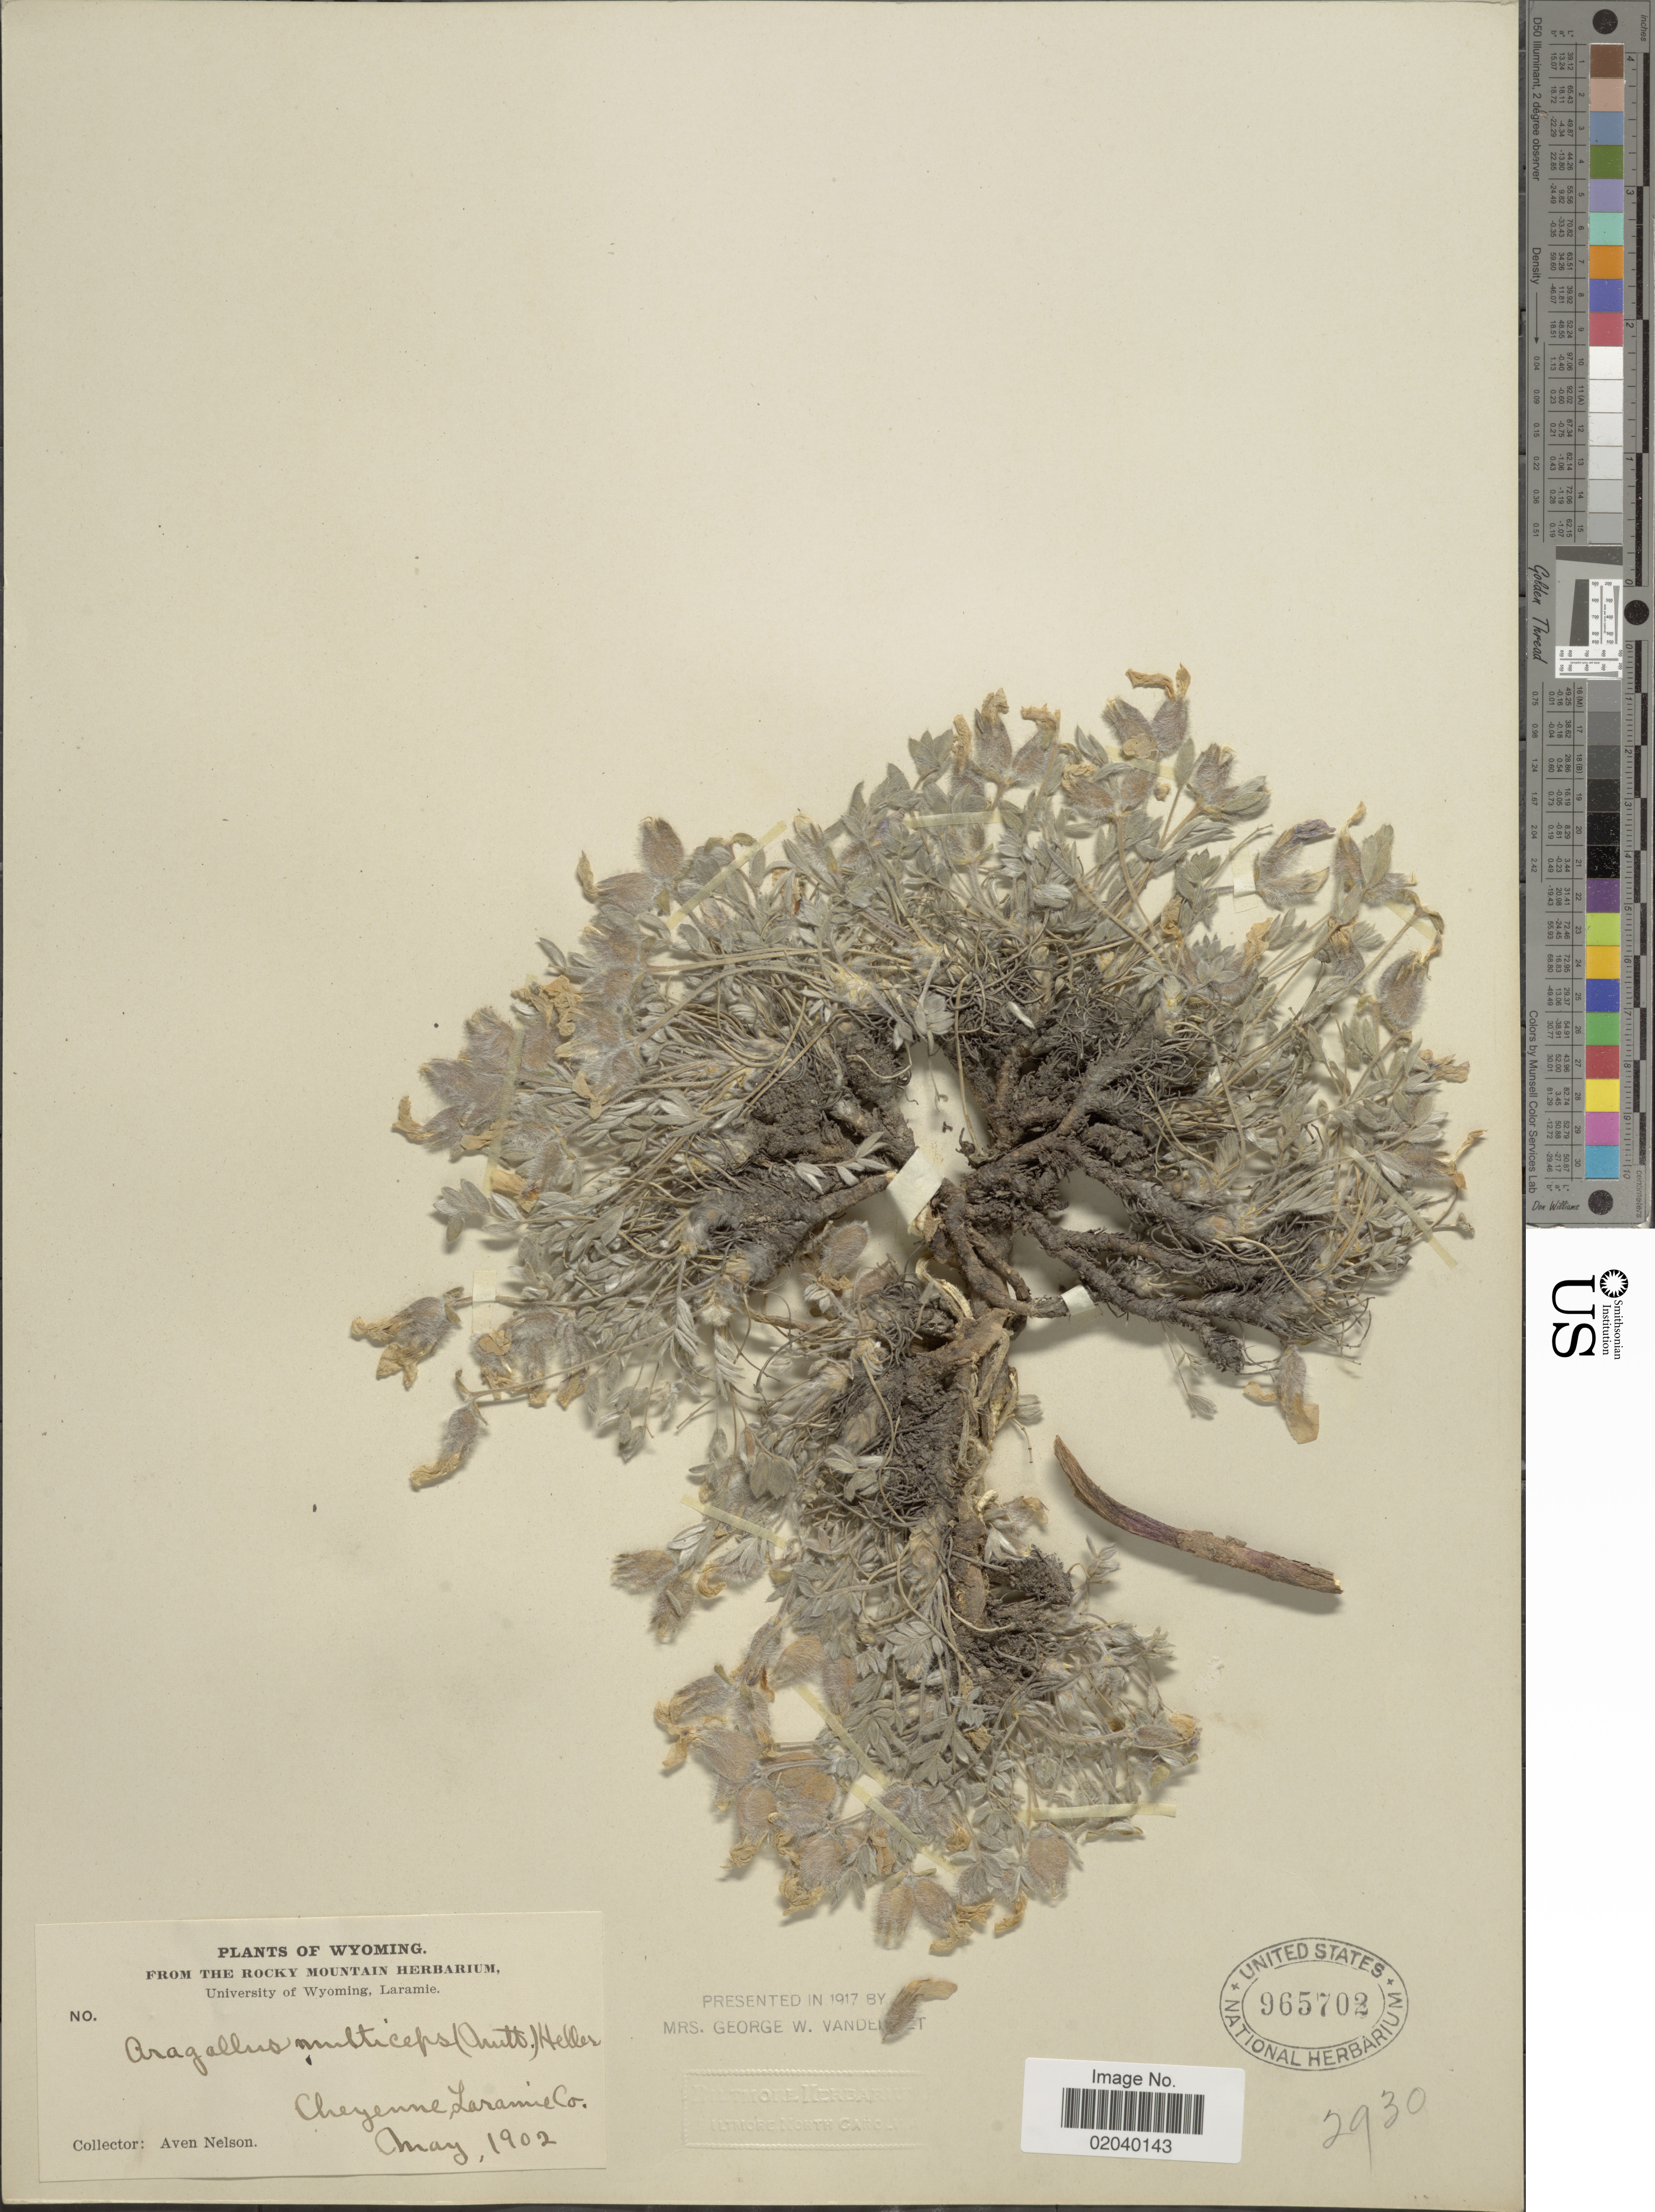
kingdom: Plantae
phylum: Tracheophyta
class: Magnoliopsida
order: Fabales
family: Fabaceae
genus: Oxytropis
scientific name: Oxytropis muticeps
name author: Nutt.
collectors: A. Nelson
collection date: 1902-05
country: United States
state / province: Wyoming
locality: Cheyenne, Laramie Co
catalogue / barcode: US 965702